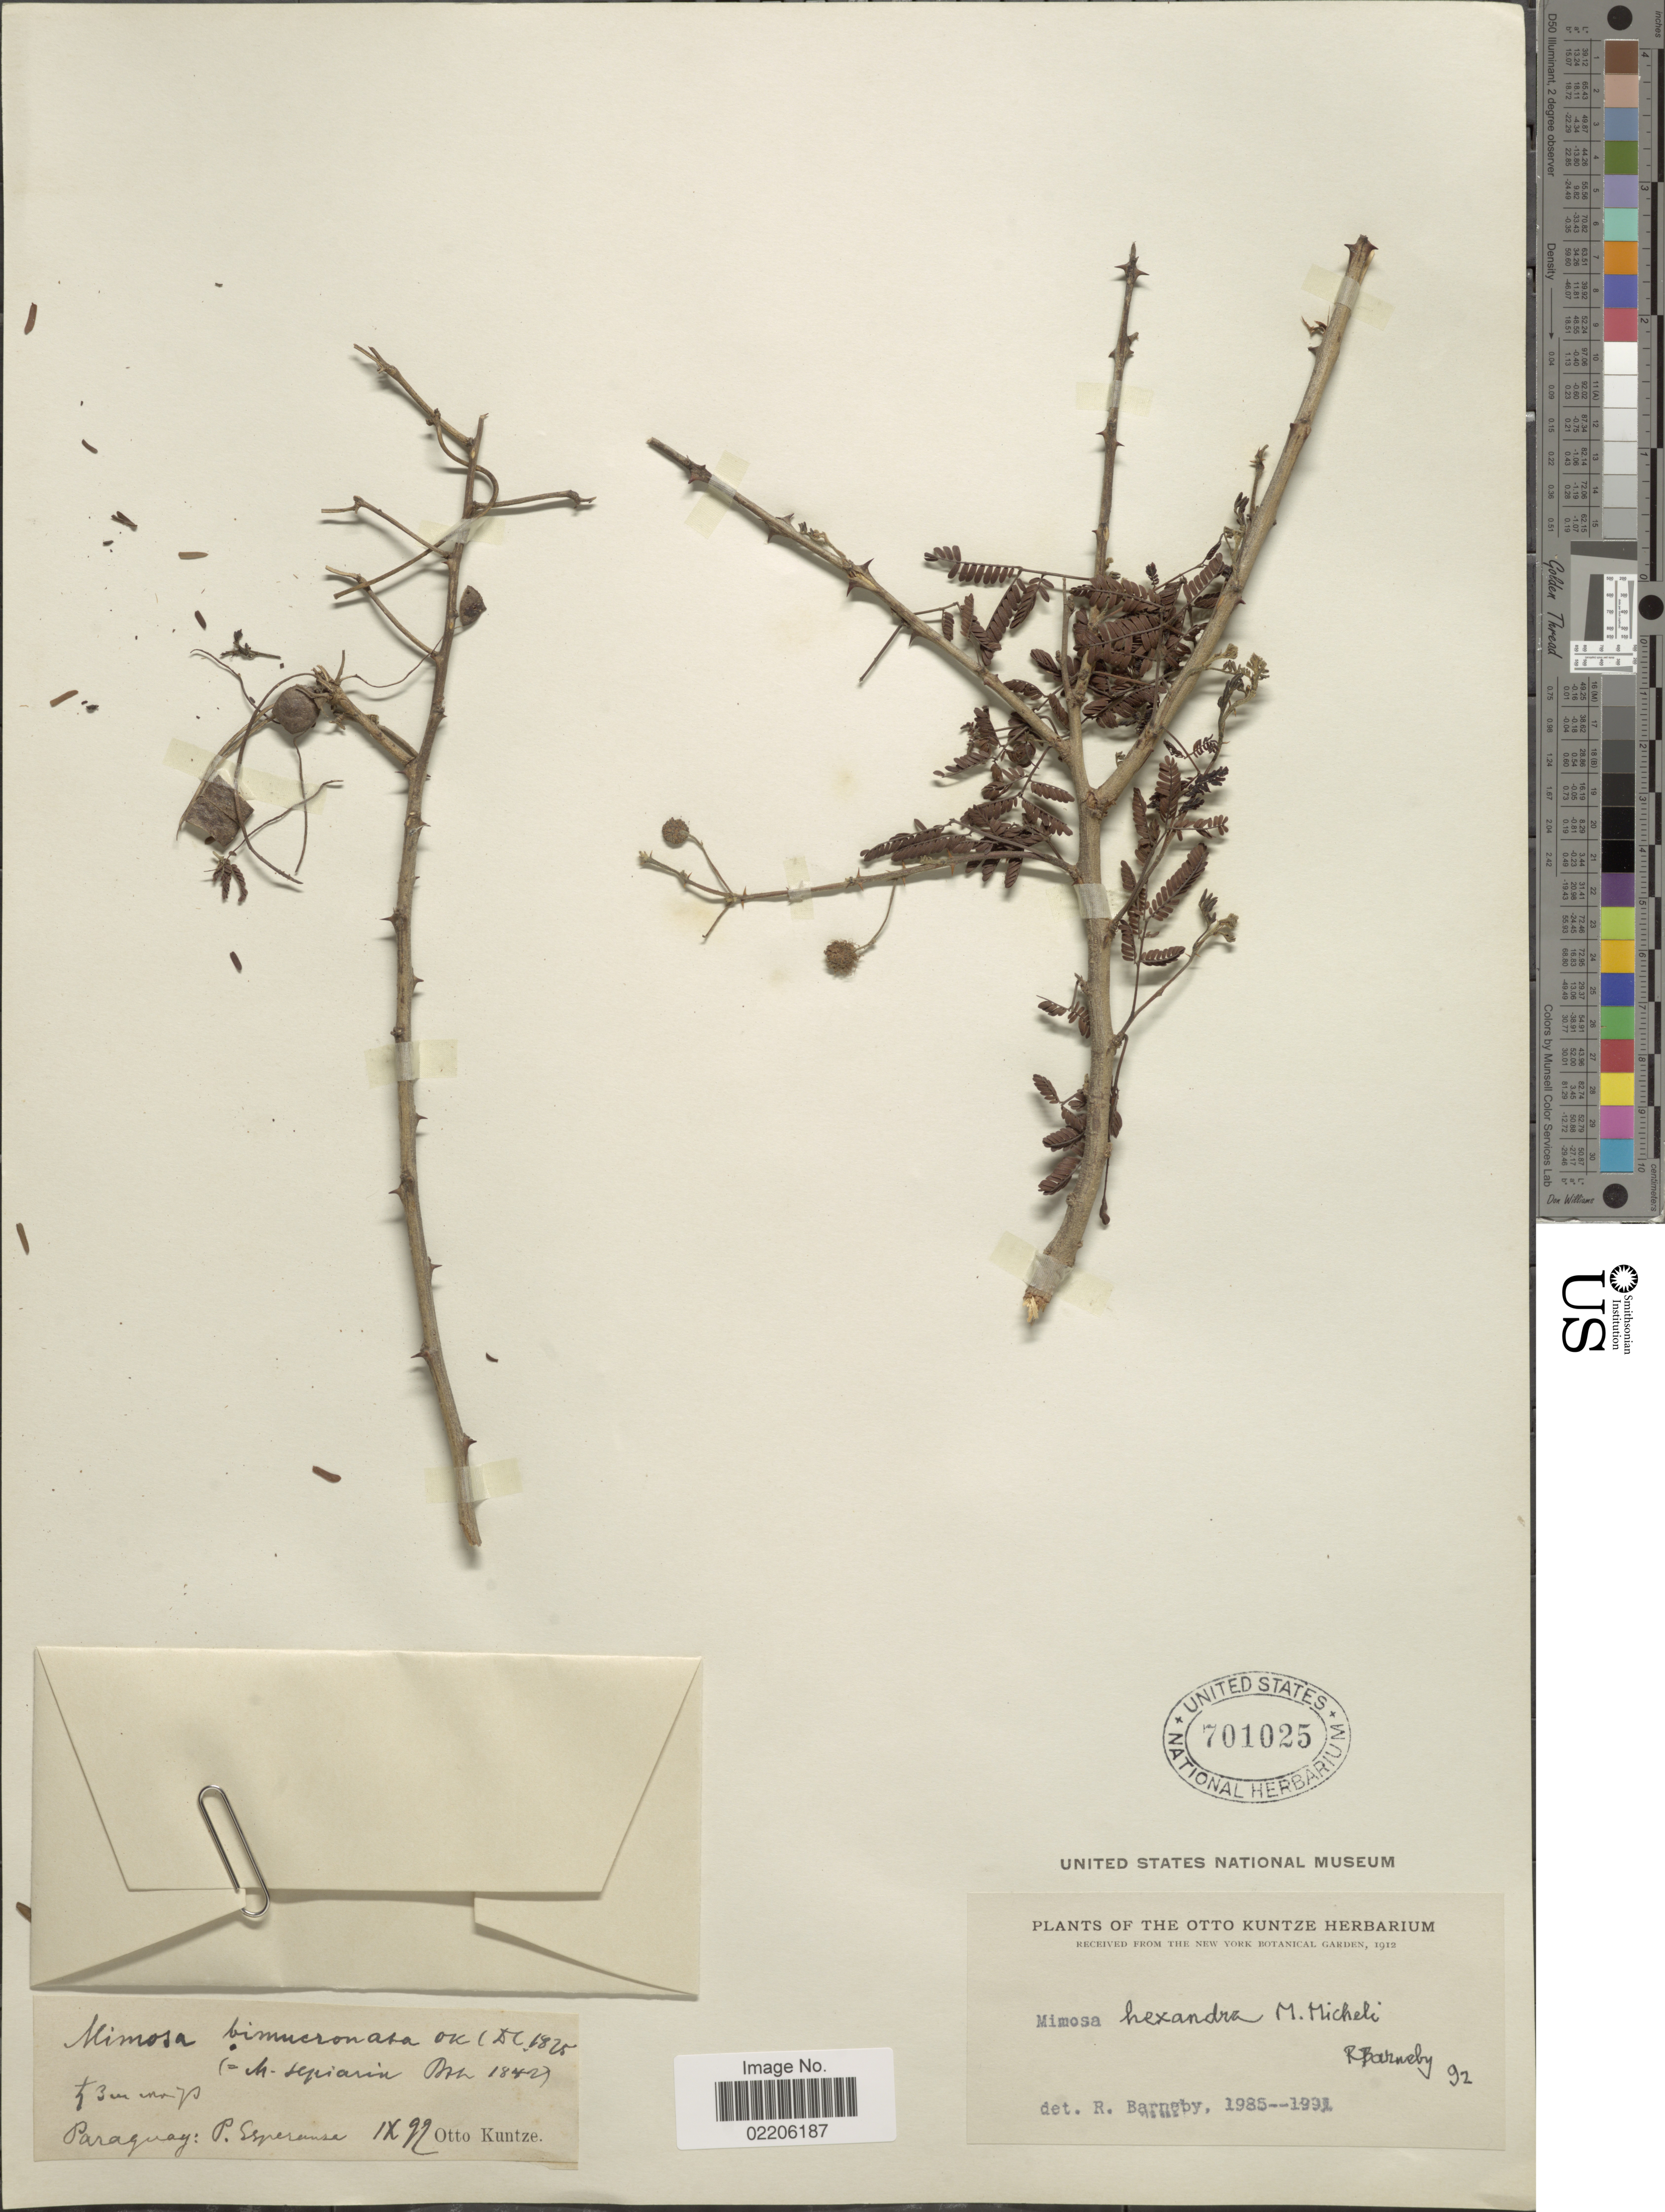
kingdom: Plantae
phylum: Tracheophyta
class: Magnoliopsida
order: Fabales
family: Fabaceae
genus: Mimosa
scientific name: Mimosa hexandra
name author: Micheli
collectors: P. Esperansa & C.E.O. Kuntze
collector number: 1825/1842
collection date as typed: Transcribed d/m/y: /9/92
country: Paraguay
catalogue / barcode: US 701025